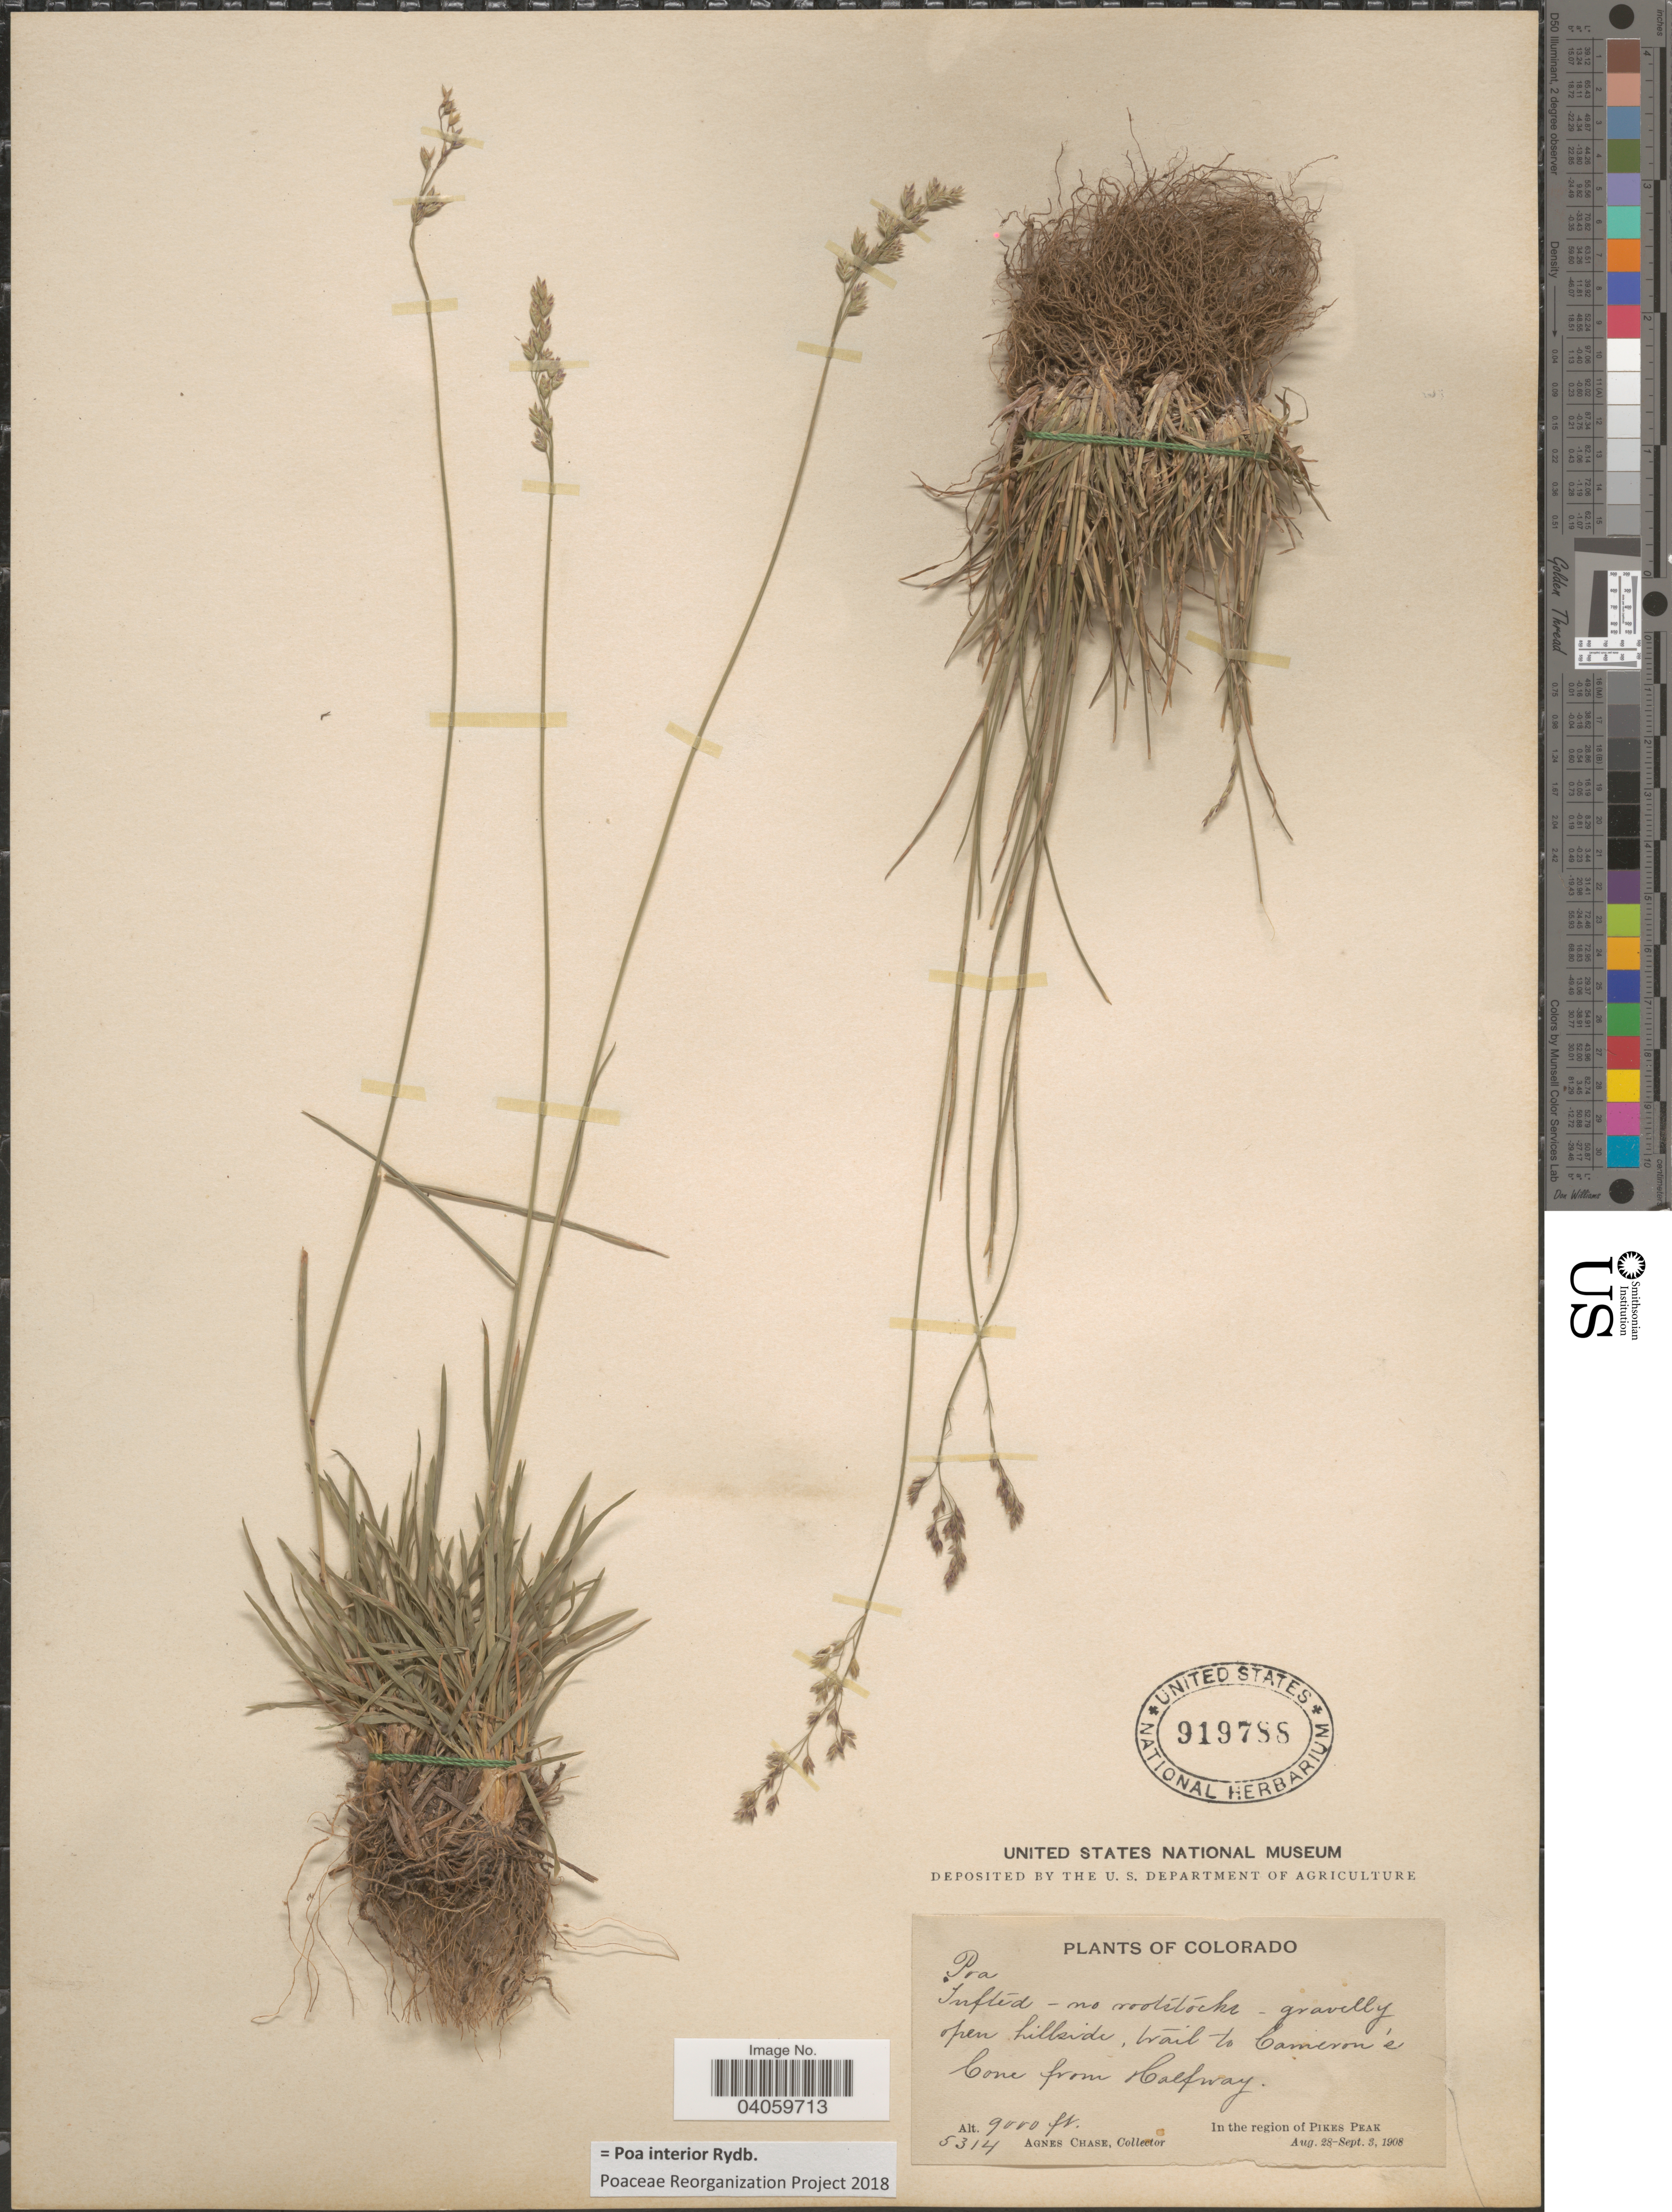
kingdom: Plantae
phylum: Tracheophyta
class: Liliopsida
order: Poales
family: Poaceae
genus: Poa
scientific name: Poa interior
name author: Rydb.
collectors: A. Chase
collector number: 5314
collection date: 1908-08-28/1908-09-03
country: United States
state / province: Colorado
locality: Gravelly open hillside, trail to Cameron's. Cone from Halfway. In the region of Pikes Peak.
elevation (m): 2743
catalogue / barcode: US 919788